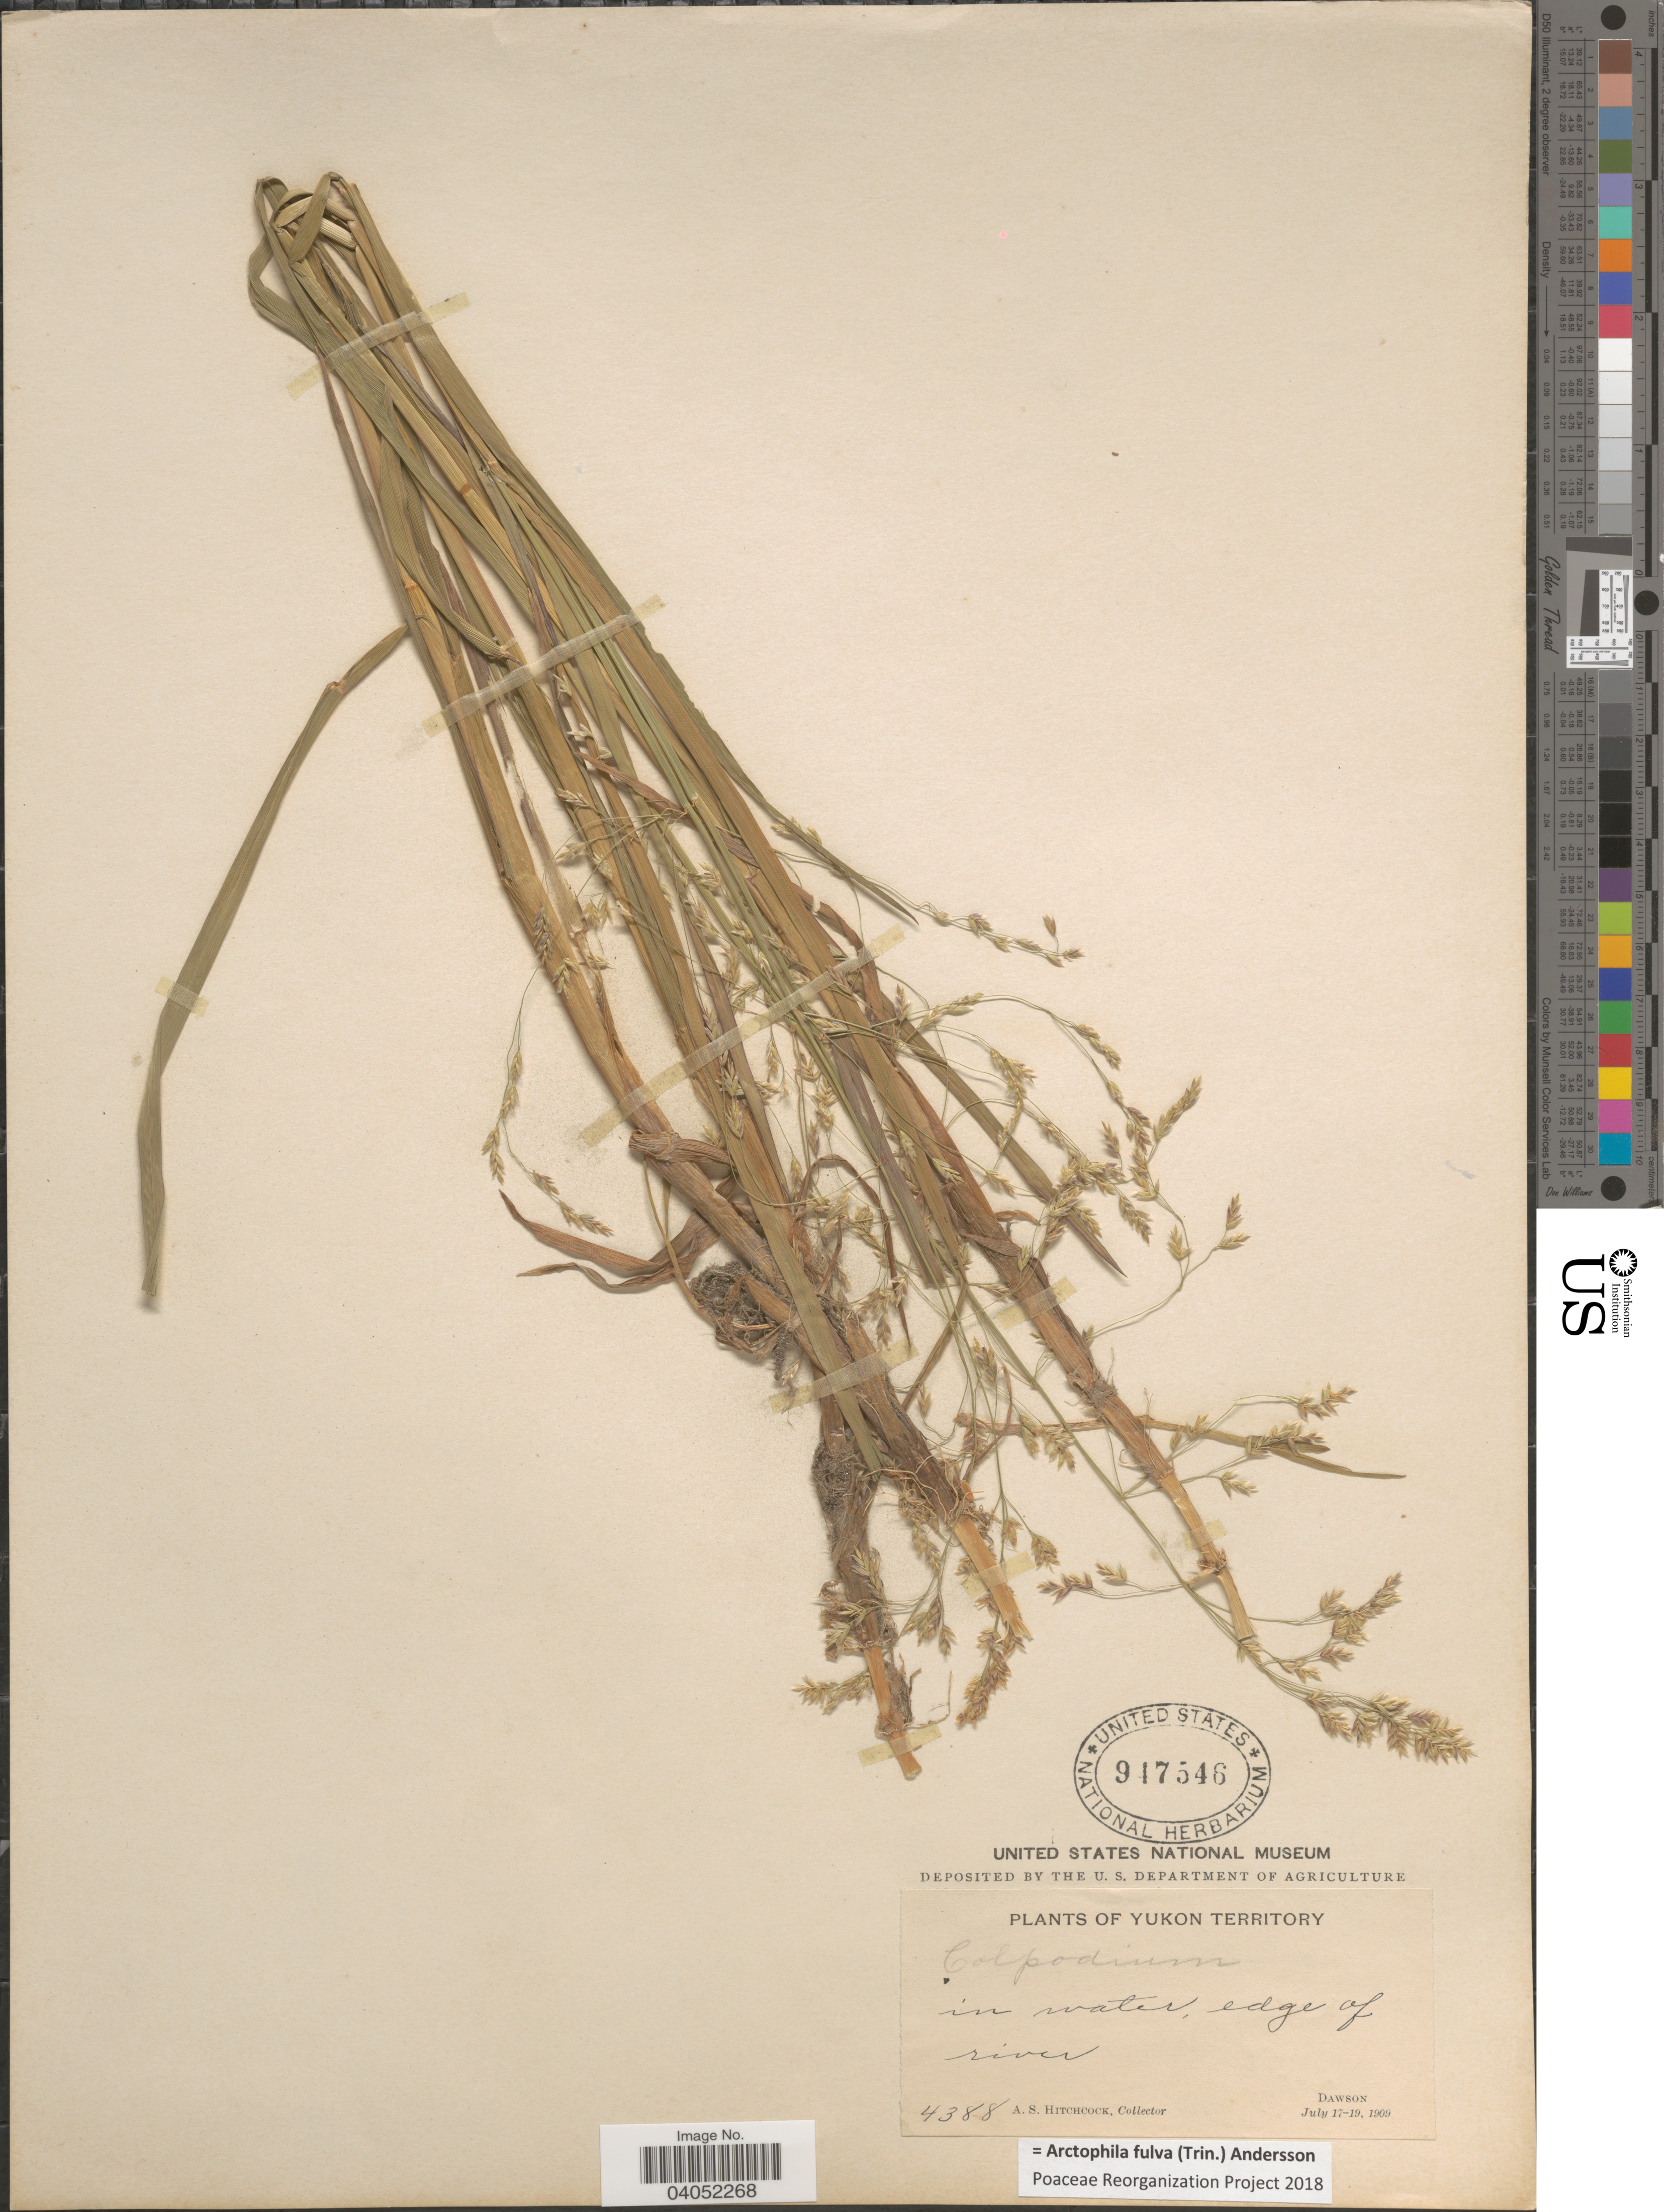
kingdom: Plantae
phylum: Tracheophyta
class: Liliopsida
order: Poales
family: Poaceae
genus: Arctophila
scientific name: Arctophila fulva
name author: (Trin.) Andersson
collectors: A. S. Hitchcock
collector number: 4388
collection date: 1909-07-17/1909-07-19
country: Canada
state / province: Yukon Territory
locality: In water, edge of river. Dawson.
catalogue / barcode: US 947546